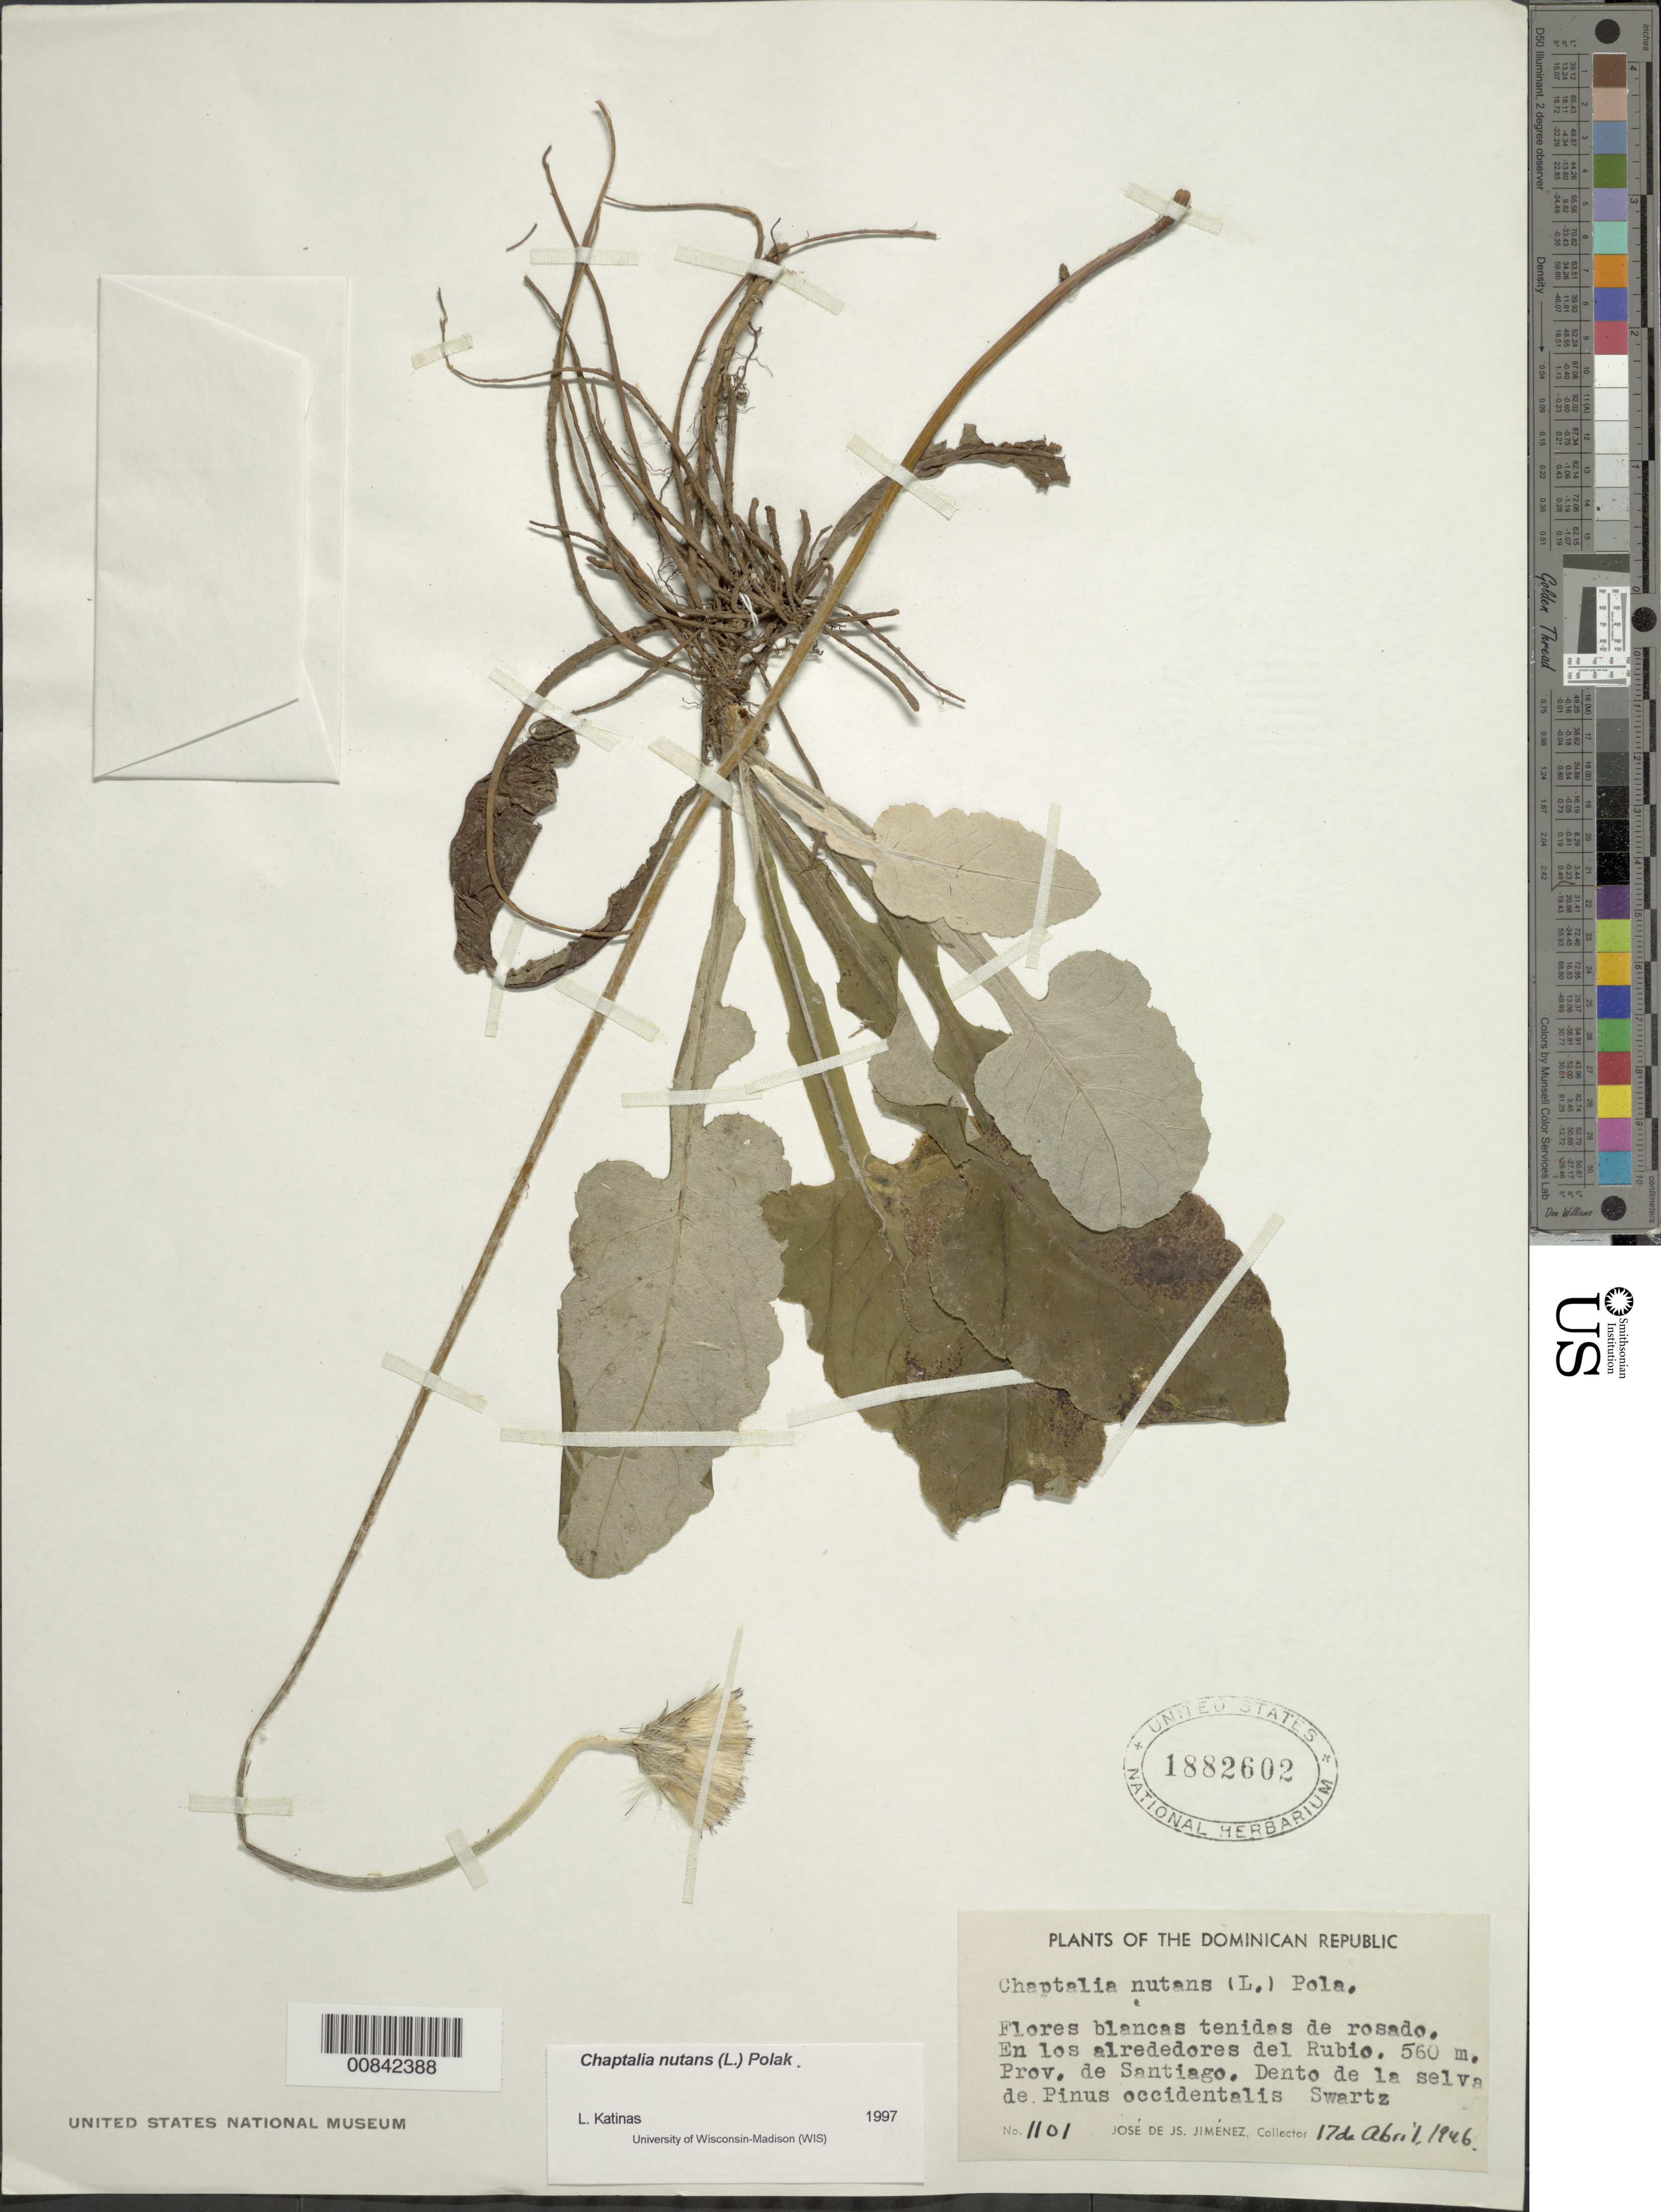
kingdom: Plantae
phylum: Tracheophyta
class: Magnoliopsida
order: Asterales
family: Asteraceae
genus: Chaptalia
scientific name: Chaptalia nutans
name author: (L.) Pol.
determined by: Katinas, L.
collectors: J. J. Jiménez Almonte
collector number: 1101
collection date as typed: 17 Apr 1946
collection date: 1946-04-17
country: Dominican Republic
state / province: Santiago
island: Hispaniola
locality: En los alrededores del Rubio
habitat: Dento de la selva de Pinus occidentalis Sw.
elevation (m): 560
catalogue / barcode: US 1882602